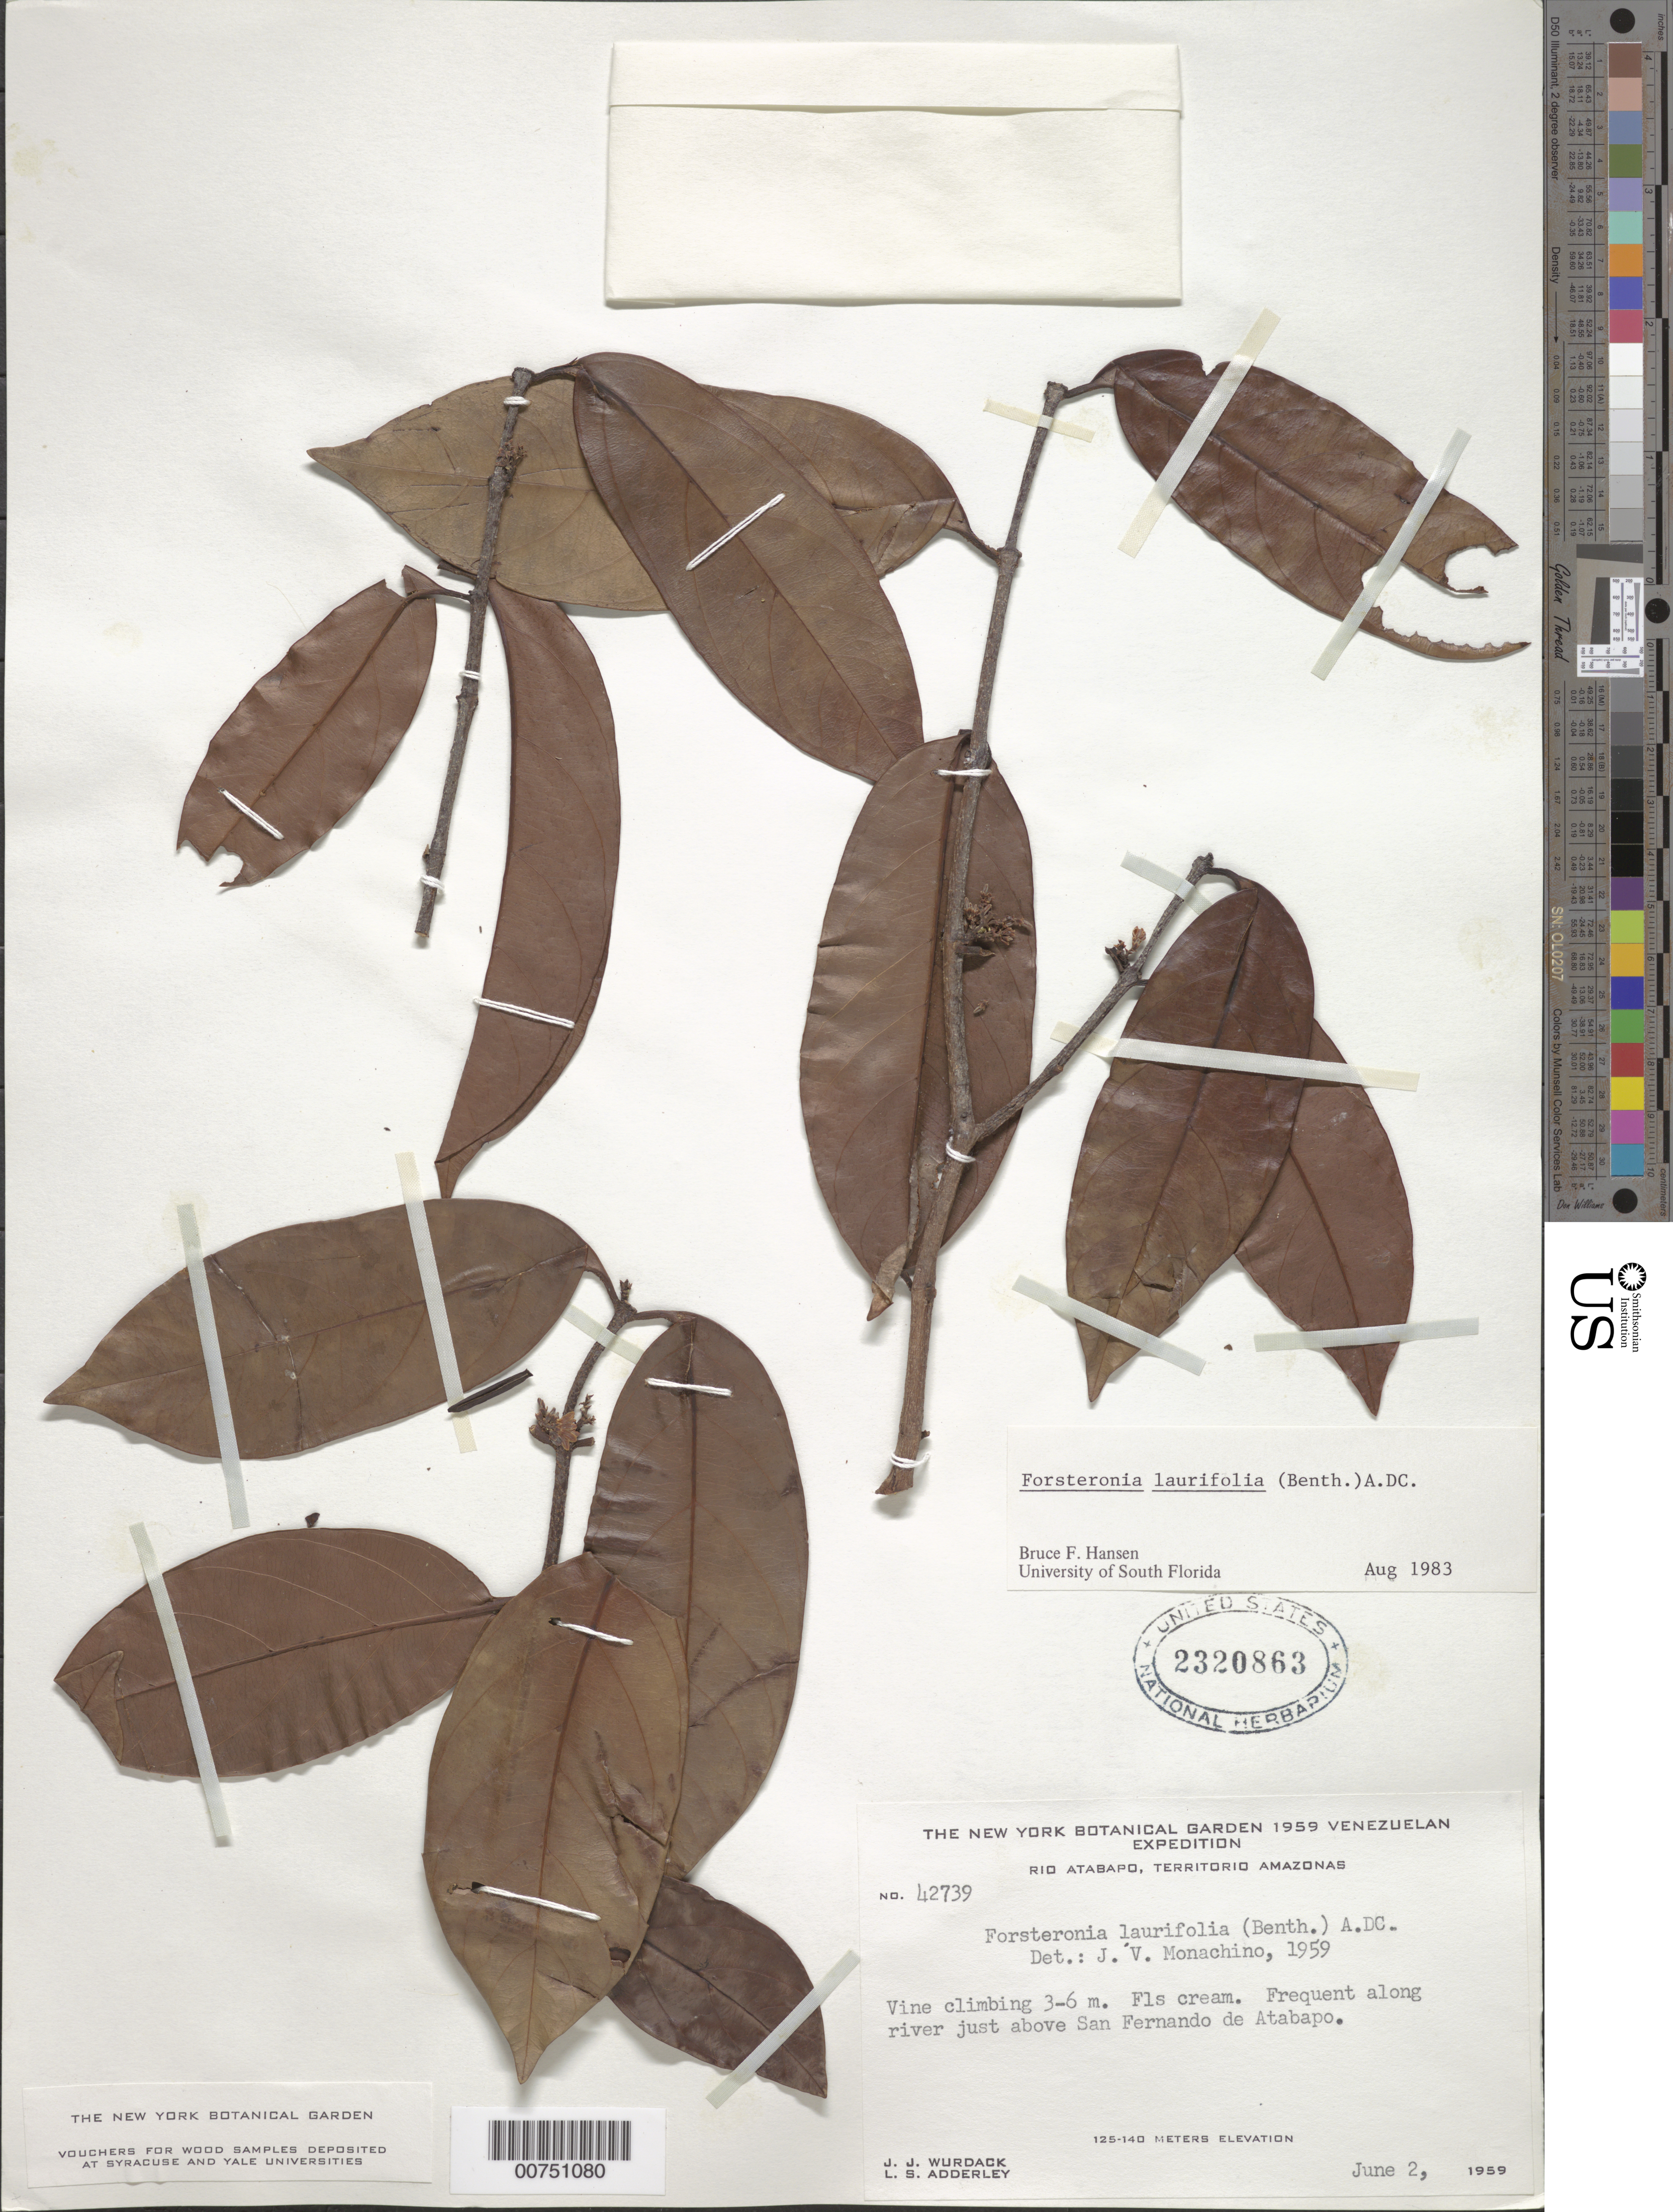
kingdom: Plantae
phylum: Tracheophyta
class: Magnoliopsida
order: Gentianales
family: Apocynaceae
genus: Forsteronia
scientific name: Forsteronia laurifolia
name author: (Benth.) A. DC.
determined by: Monachino, J. V.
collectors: J. J. Wurdack & L. S. Adderley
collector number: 42739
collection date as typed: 2-Jun-59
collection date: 1959-06-02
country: Venezuela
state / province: Amazonas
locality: Río Atabapo, just above San Fernando de Atabapo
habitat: Along river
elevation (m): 125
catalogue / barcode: US 2320863